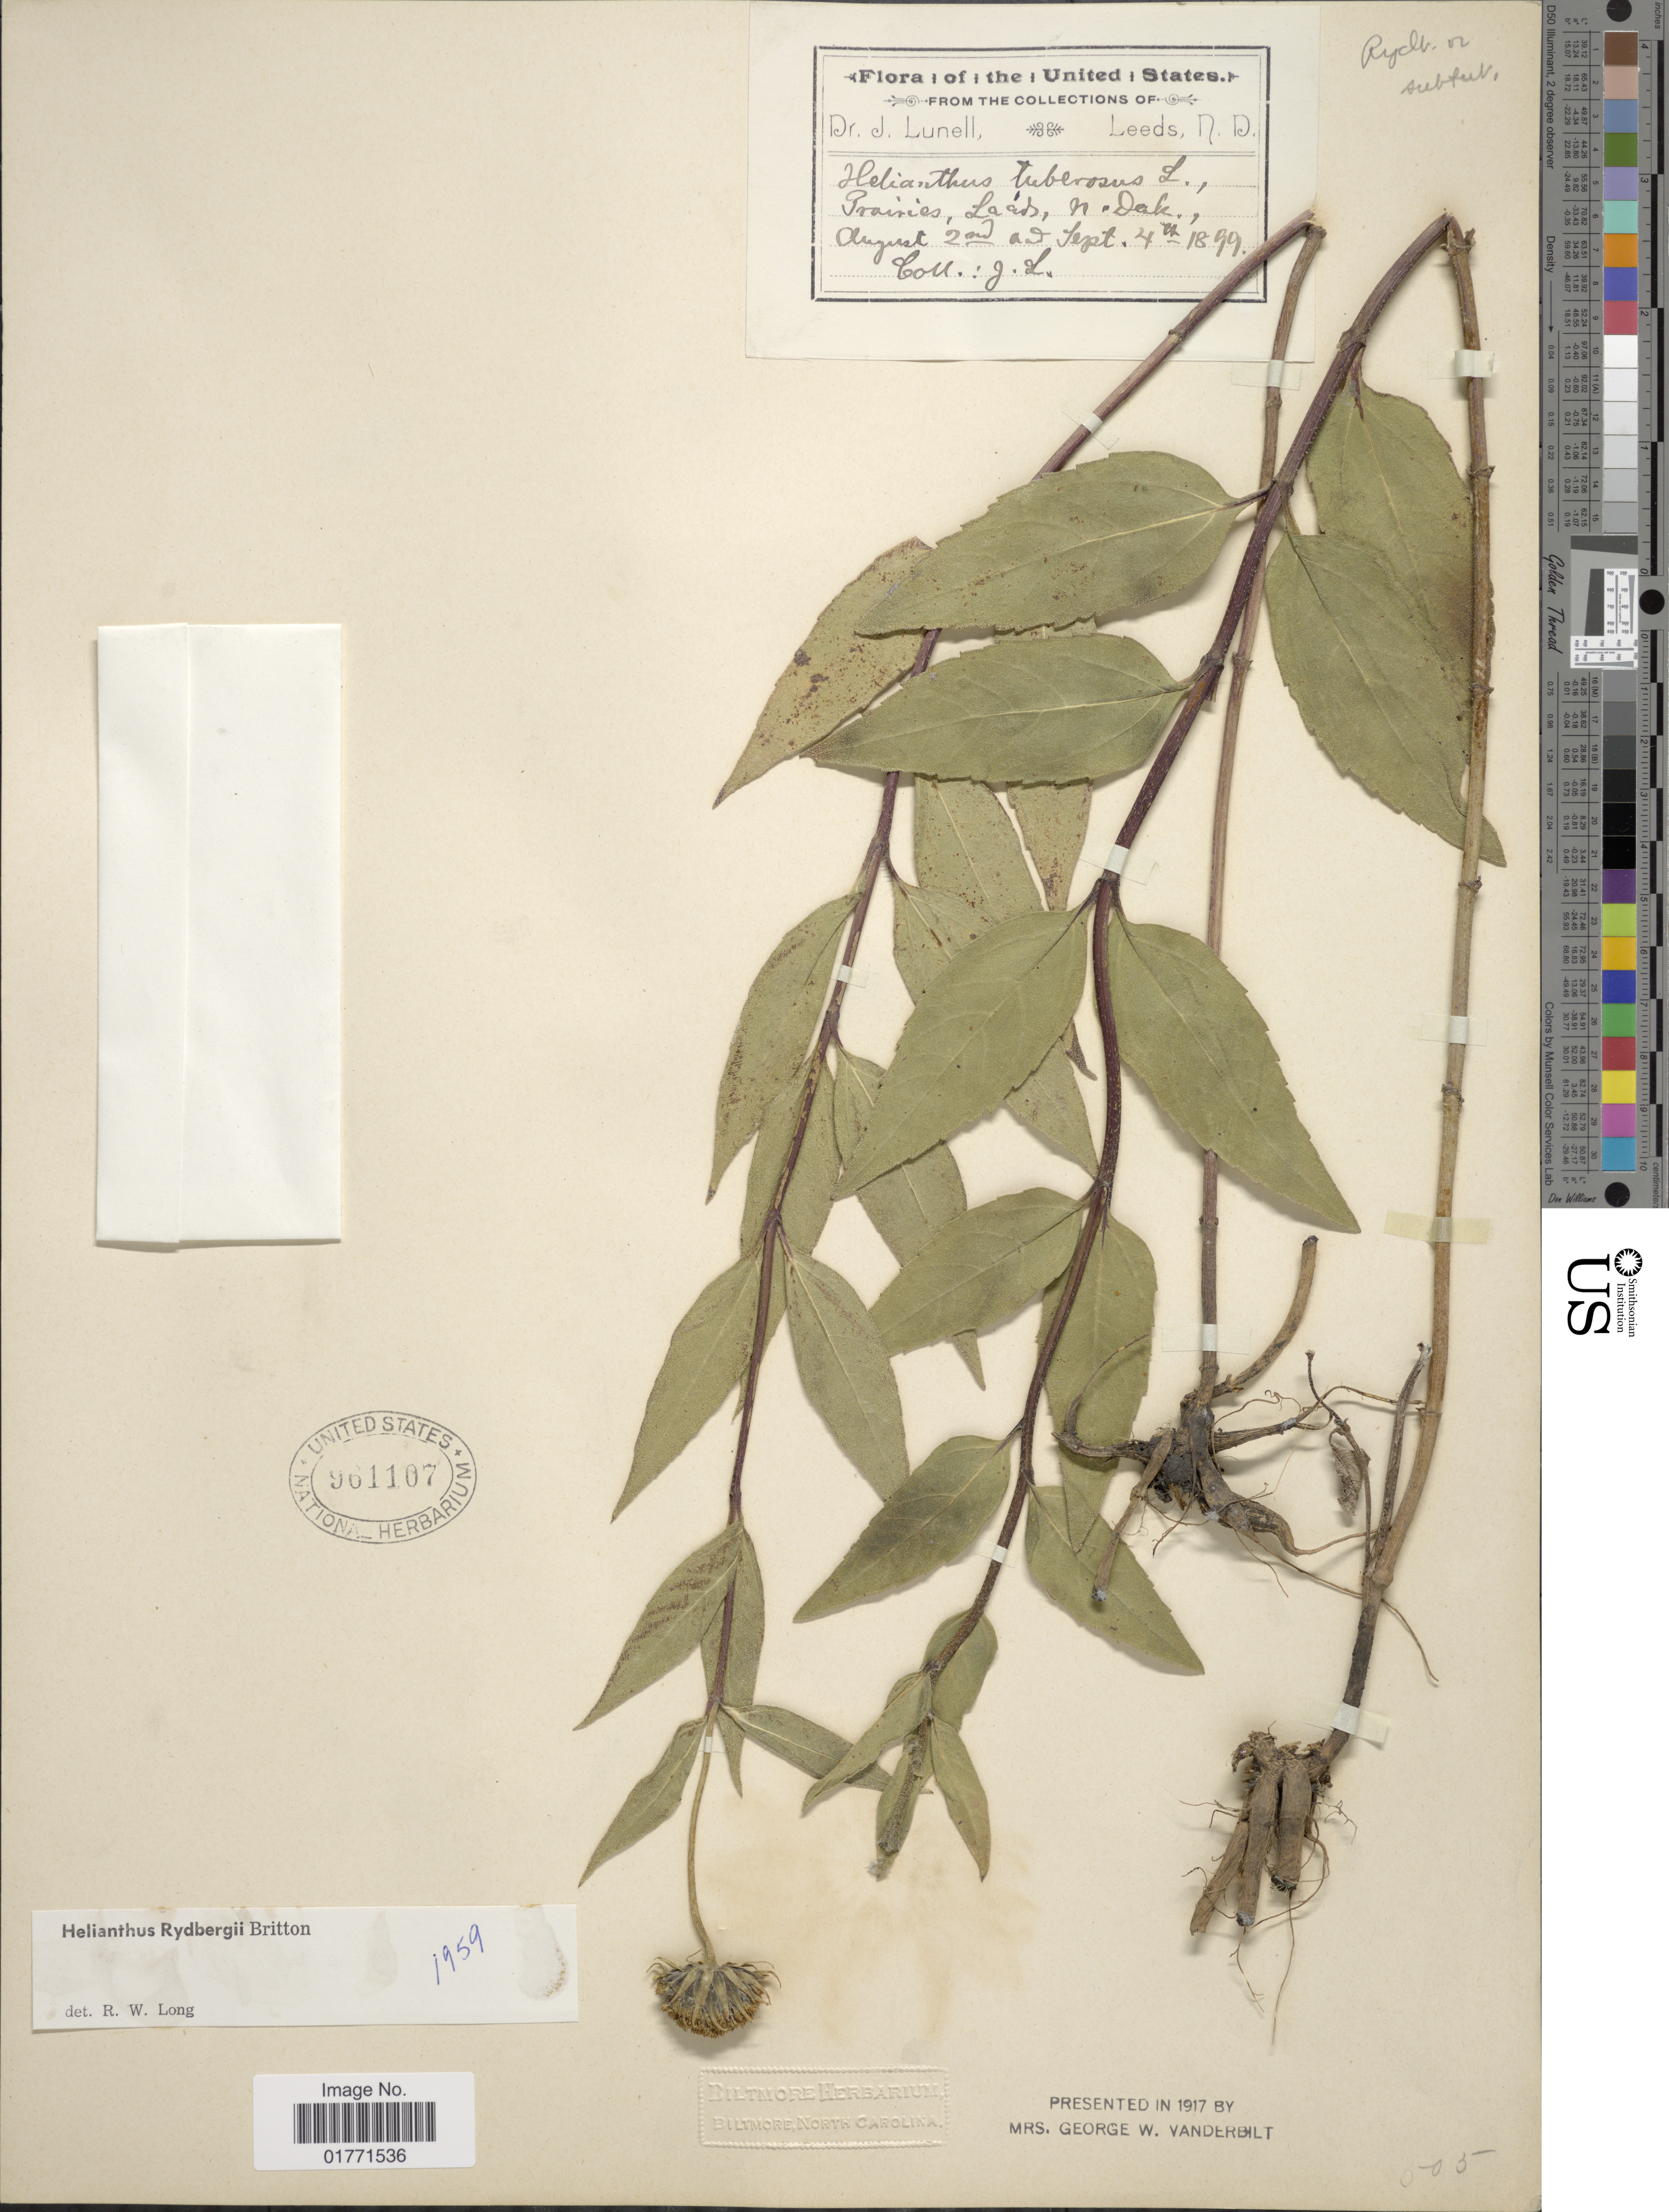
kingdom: Plantae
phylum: Tracheophyta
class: Magnoliopsida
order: Asterales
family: Asteraceae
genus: Helianthus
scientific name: Helianthus rydbergi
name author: Britton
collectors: J. Lunell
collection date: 1899-09-04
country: United States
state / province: North Dakota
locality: Prairies, Laods, N. Dak.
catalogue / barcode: US 961107